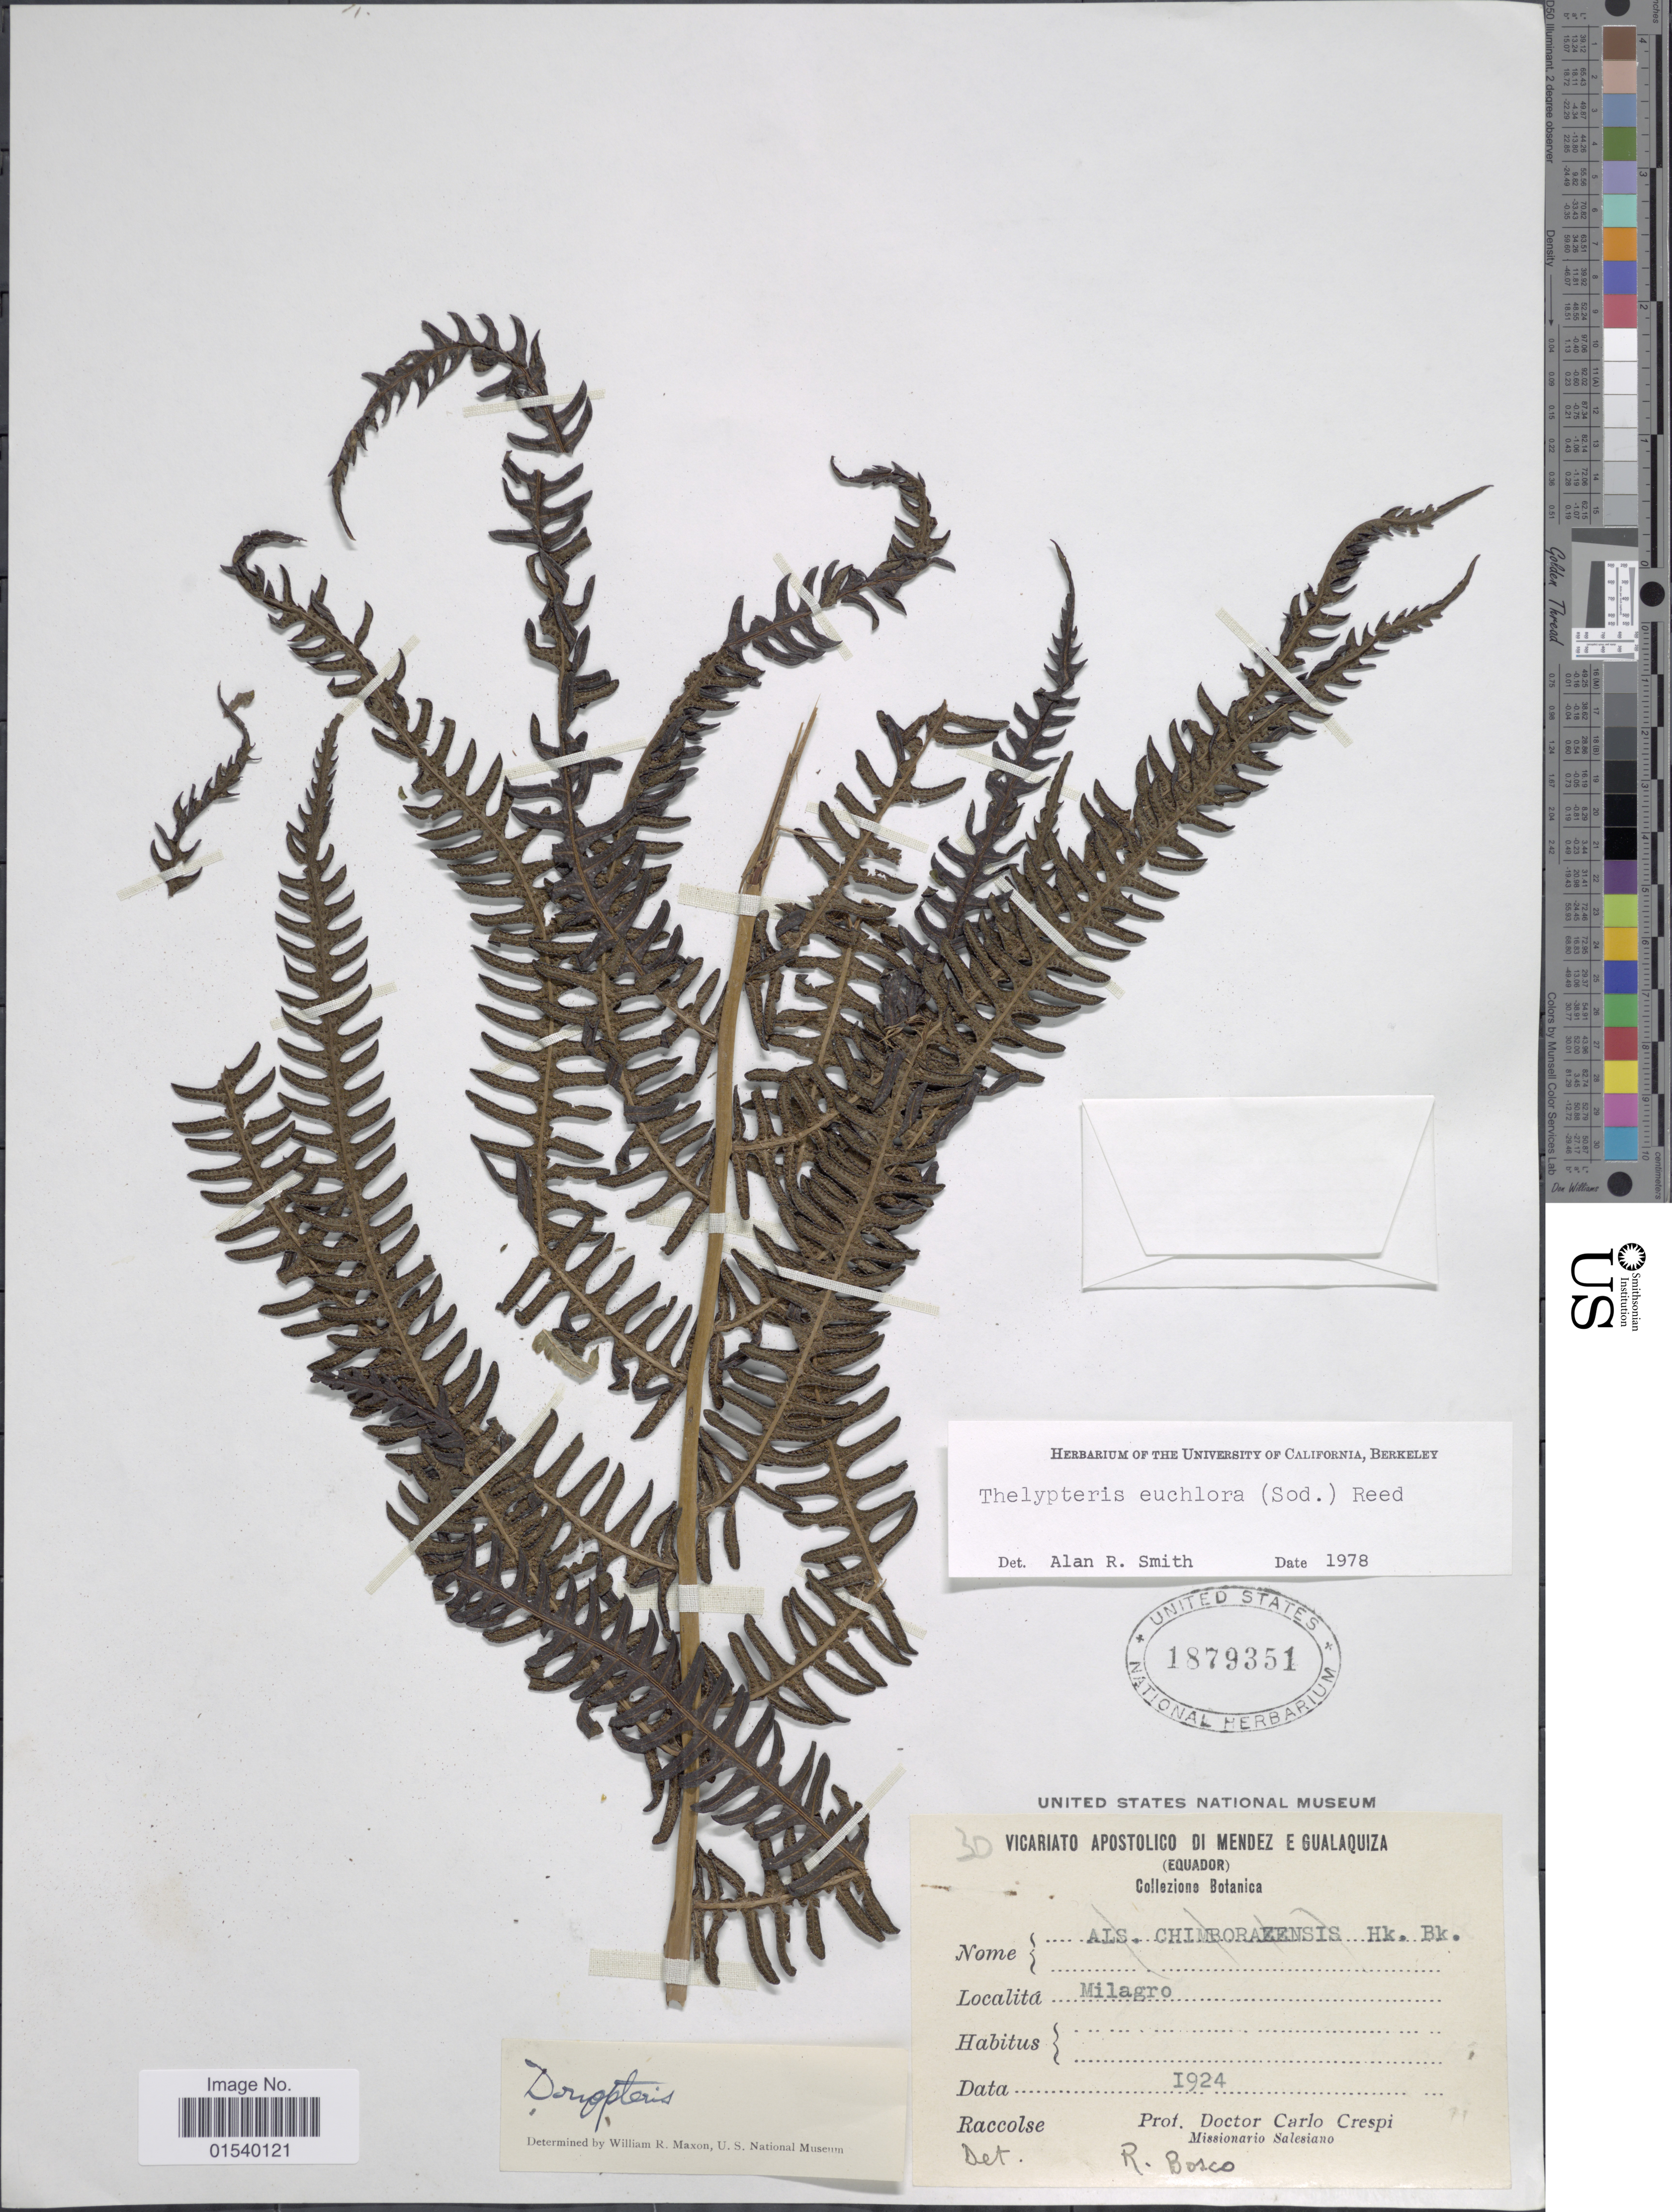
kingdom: Plantae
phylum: Tracheophyta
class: Polypodiopsida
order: Polypodiales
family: Thelypteridaceae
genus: Amauropelta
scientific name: Amauropelta euchlora (Sodiro) comb. nov., ined. 2015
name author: (Sodiro)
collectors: C. Crespi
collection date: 1924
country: Ecuador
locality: Milagro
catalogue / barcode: US 1879351